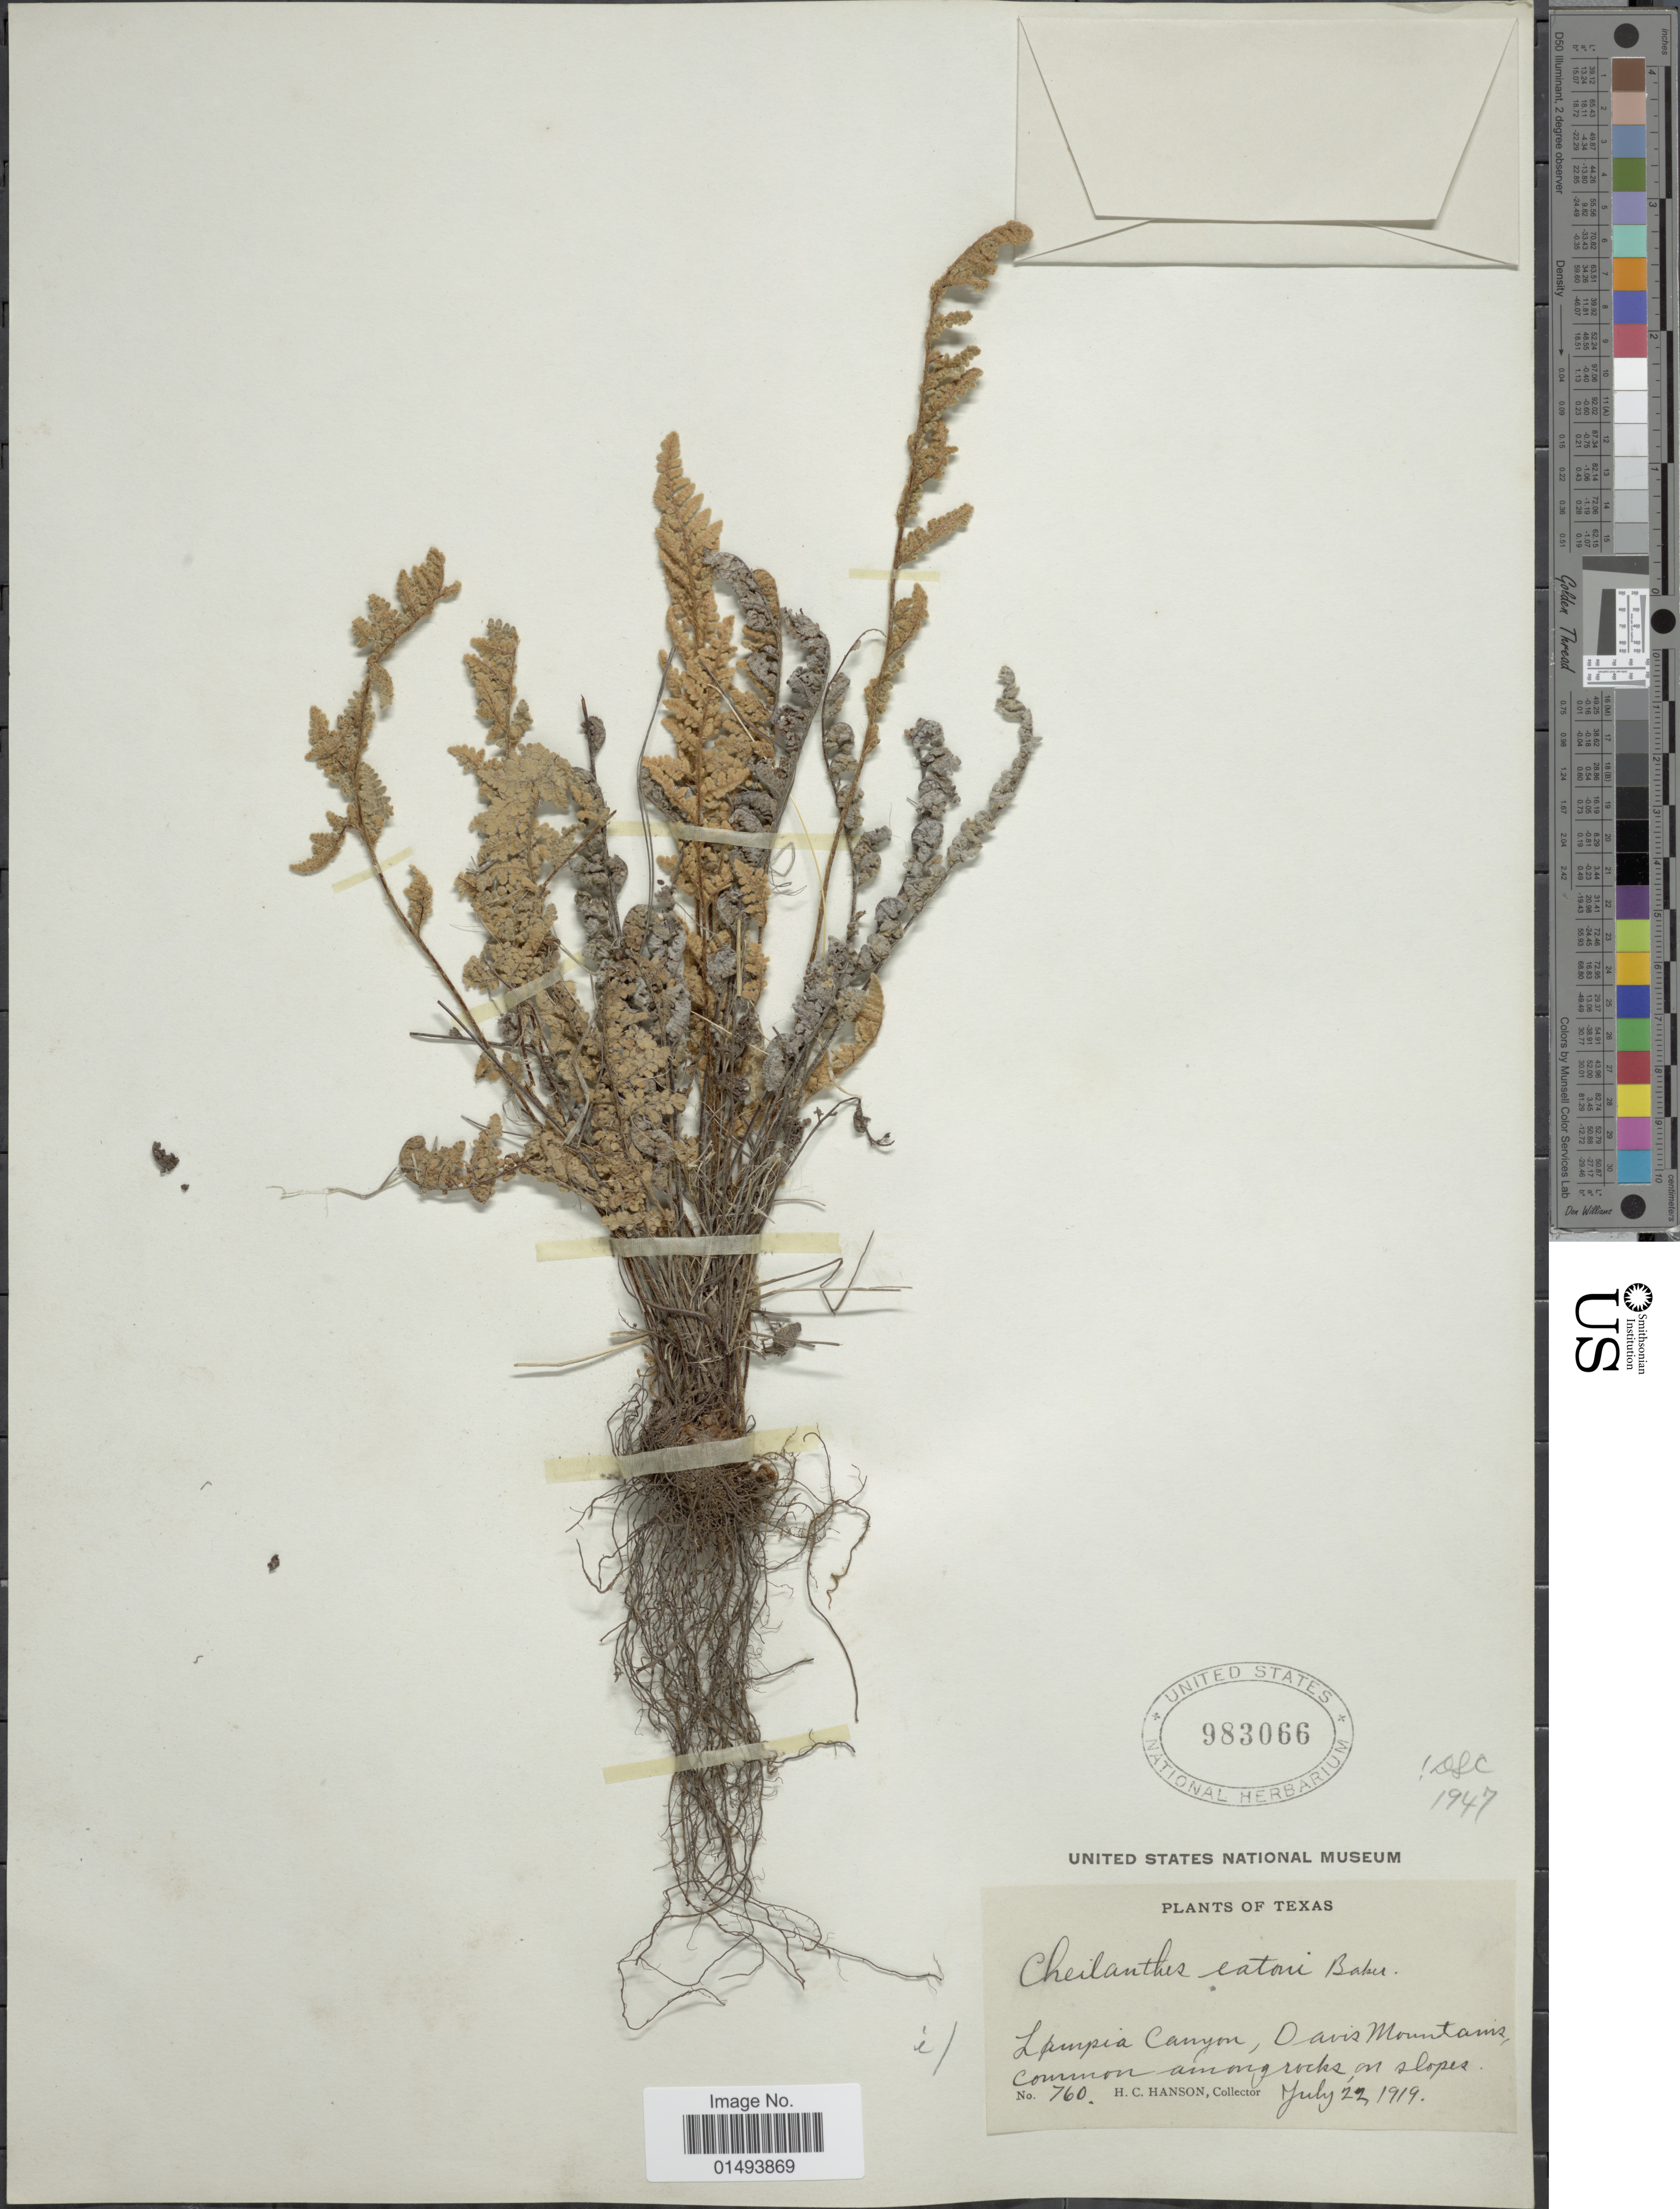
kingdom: Plantae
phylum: Tracheophyta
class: Polypodiopsida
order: Polypodiales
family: Pteridaceae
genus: Myriopteris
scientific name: Myriopteris rufa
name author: Fée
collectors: H. Hanson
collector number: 760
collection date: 1919-07-22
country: United States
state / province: Texas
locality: Plants of Texas, Limpia Canyon, Davis Mountains, common among rocks on slope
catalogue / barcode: US 983066